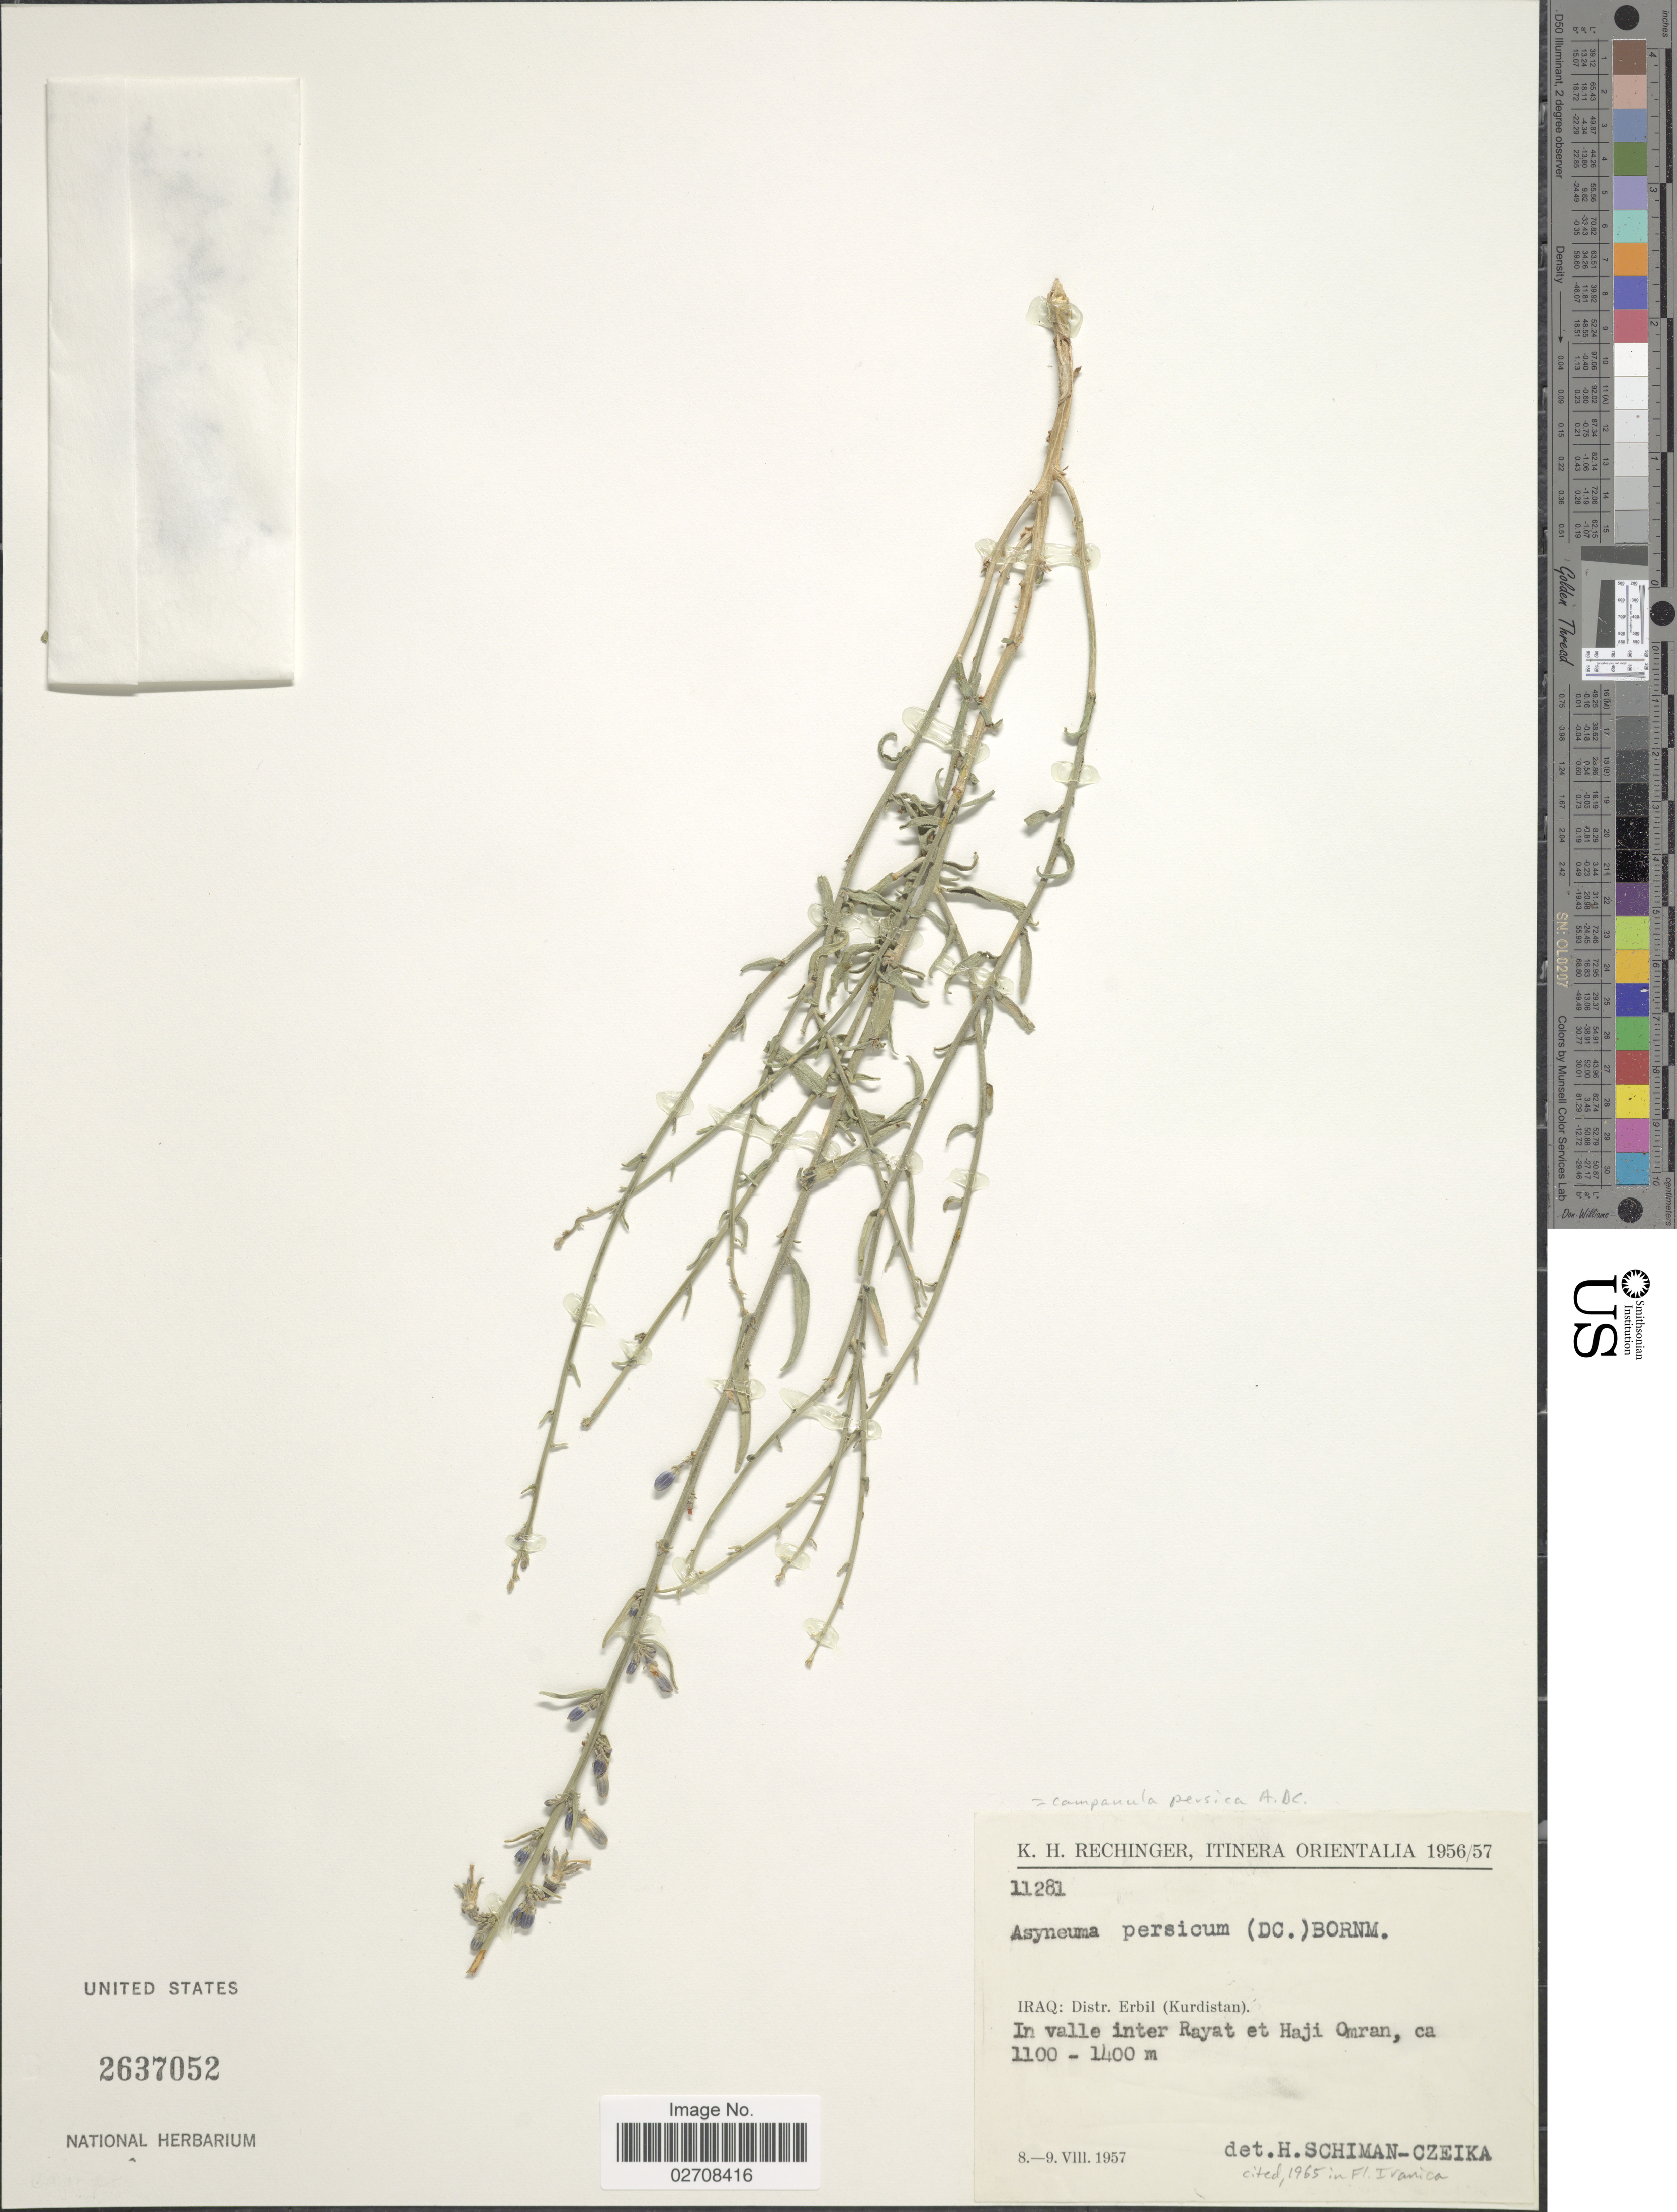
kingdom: Plantae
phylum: Tracheophyta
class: Magnoliopsida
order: Asterales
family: Campanulaceae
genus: Campanula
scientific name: Campanula persica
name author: A. DC.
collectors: K. H. Rechinger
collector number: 11281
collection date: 1957-07-08/1957-08-09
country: Iran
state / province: Kurdistan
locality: Distr. Erbil. In valle inter Rayat et Haji Omran.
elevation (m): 1100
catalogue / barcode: US 2637052